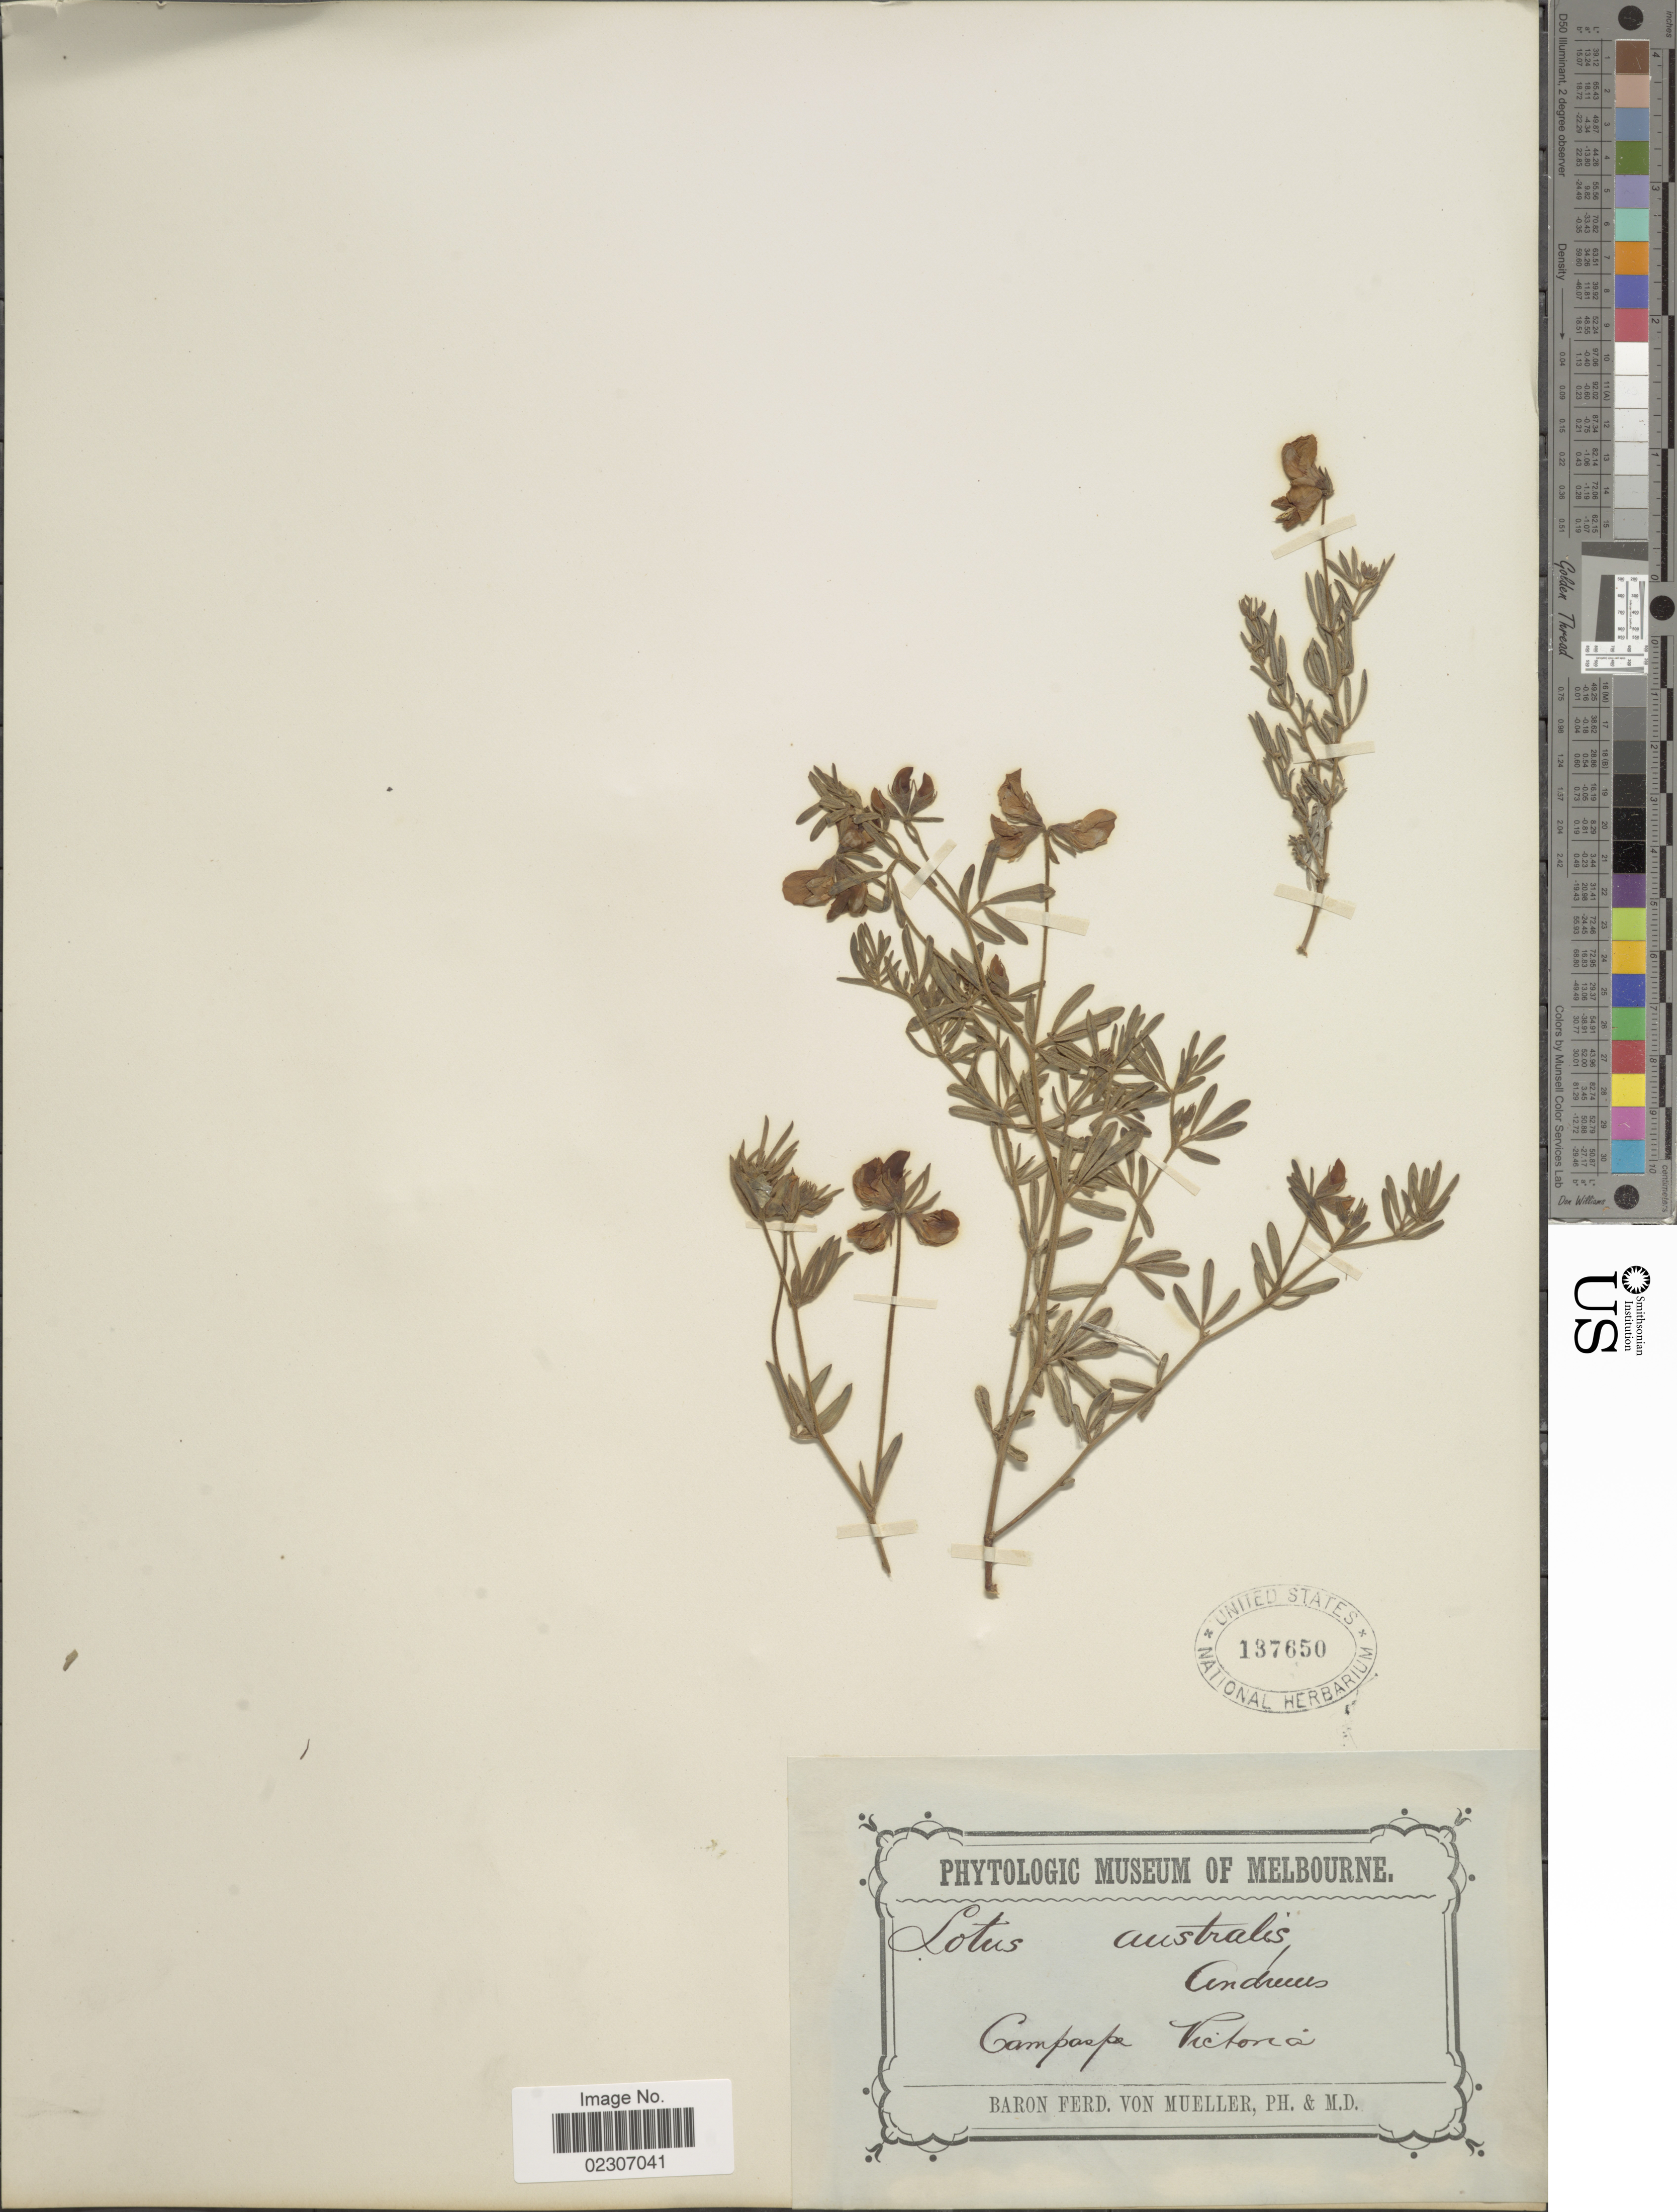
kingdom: Plantae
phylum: Tracheophyta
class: Magnoliopsida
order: Fabales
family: Fabaceae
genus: Lotus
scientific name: Lotus australis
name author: Andrews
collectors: F. von Mueller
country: Australia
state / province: Victoria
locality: Campaspa, Victoria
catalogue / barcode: US 137650